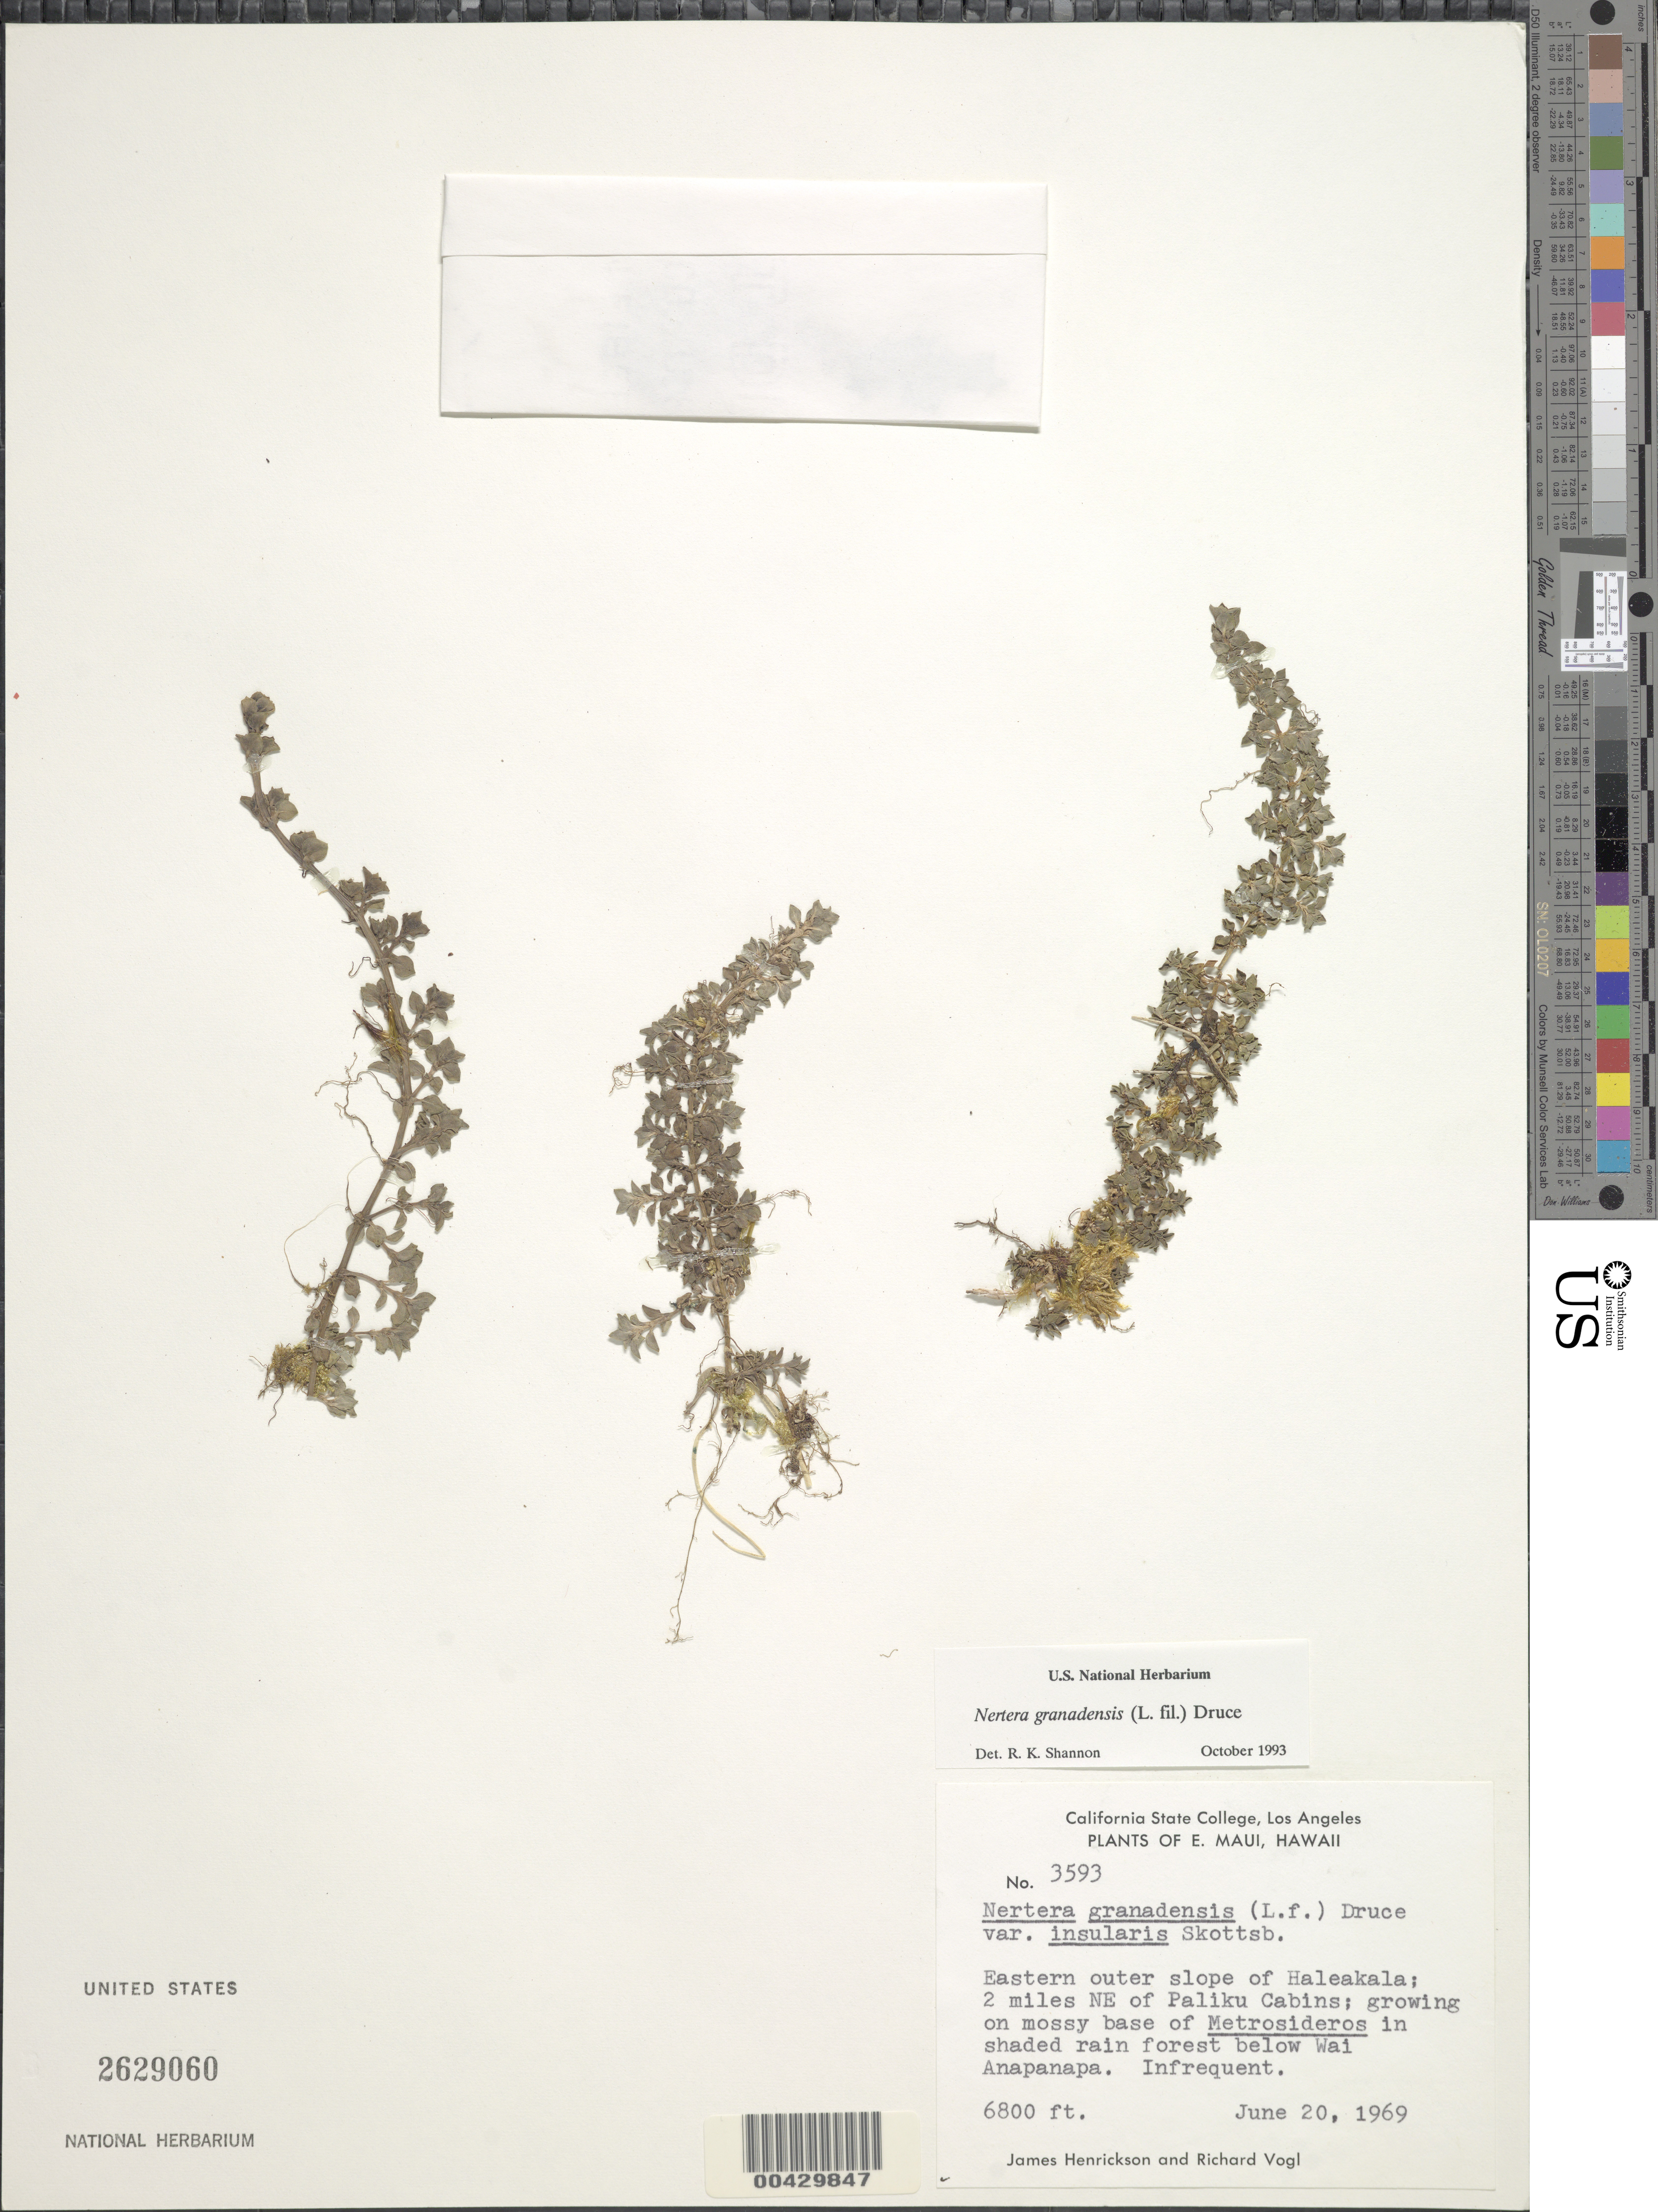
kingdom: Plantae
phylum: Tracheophyta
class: Magnoliopsida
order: Gentianales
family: Rubiaceae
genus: Nertera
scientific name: Nertera granadensis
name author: (Mutis ex L. f.) Druce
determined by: Shannon, R. K., (UNITED STATES)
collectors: J. S. Henrickson & R. Vogl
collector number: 3593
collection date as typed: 20 Jun 1969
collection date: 1969-06-20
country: United States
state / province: Hawaii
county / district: Maui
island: Maui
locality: E outer slope of Haleakala, 2 mi NE of Paliku Cabins, E Maui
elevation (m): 2073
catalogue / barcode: US 2629060